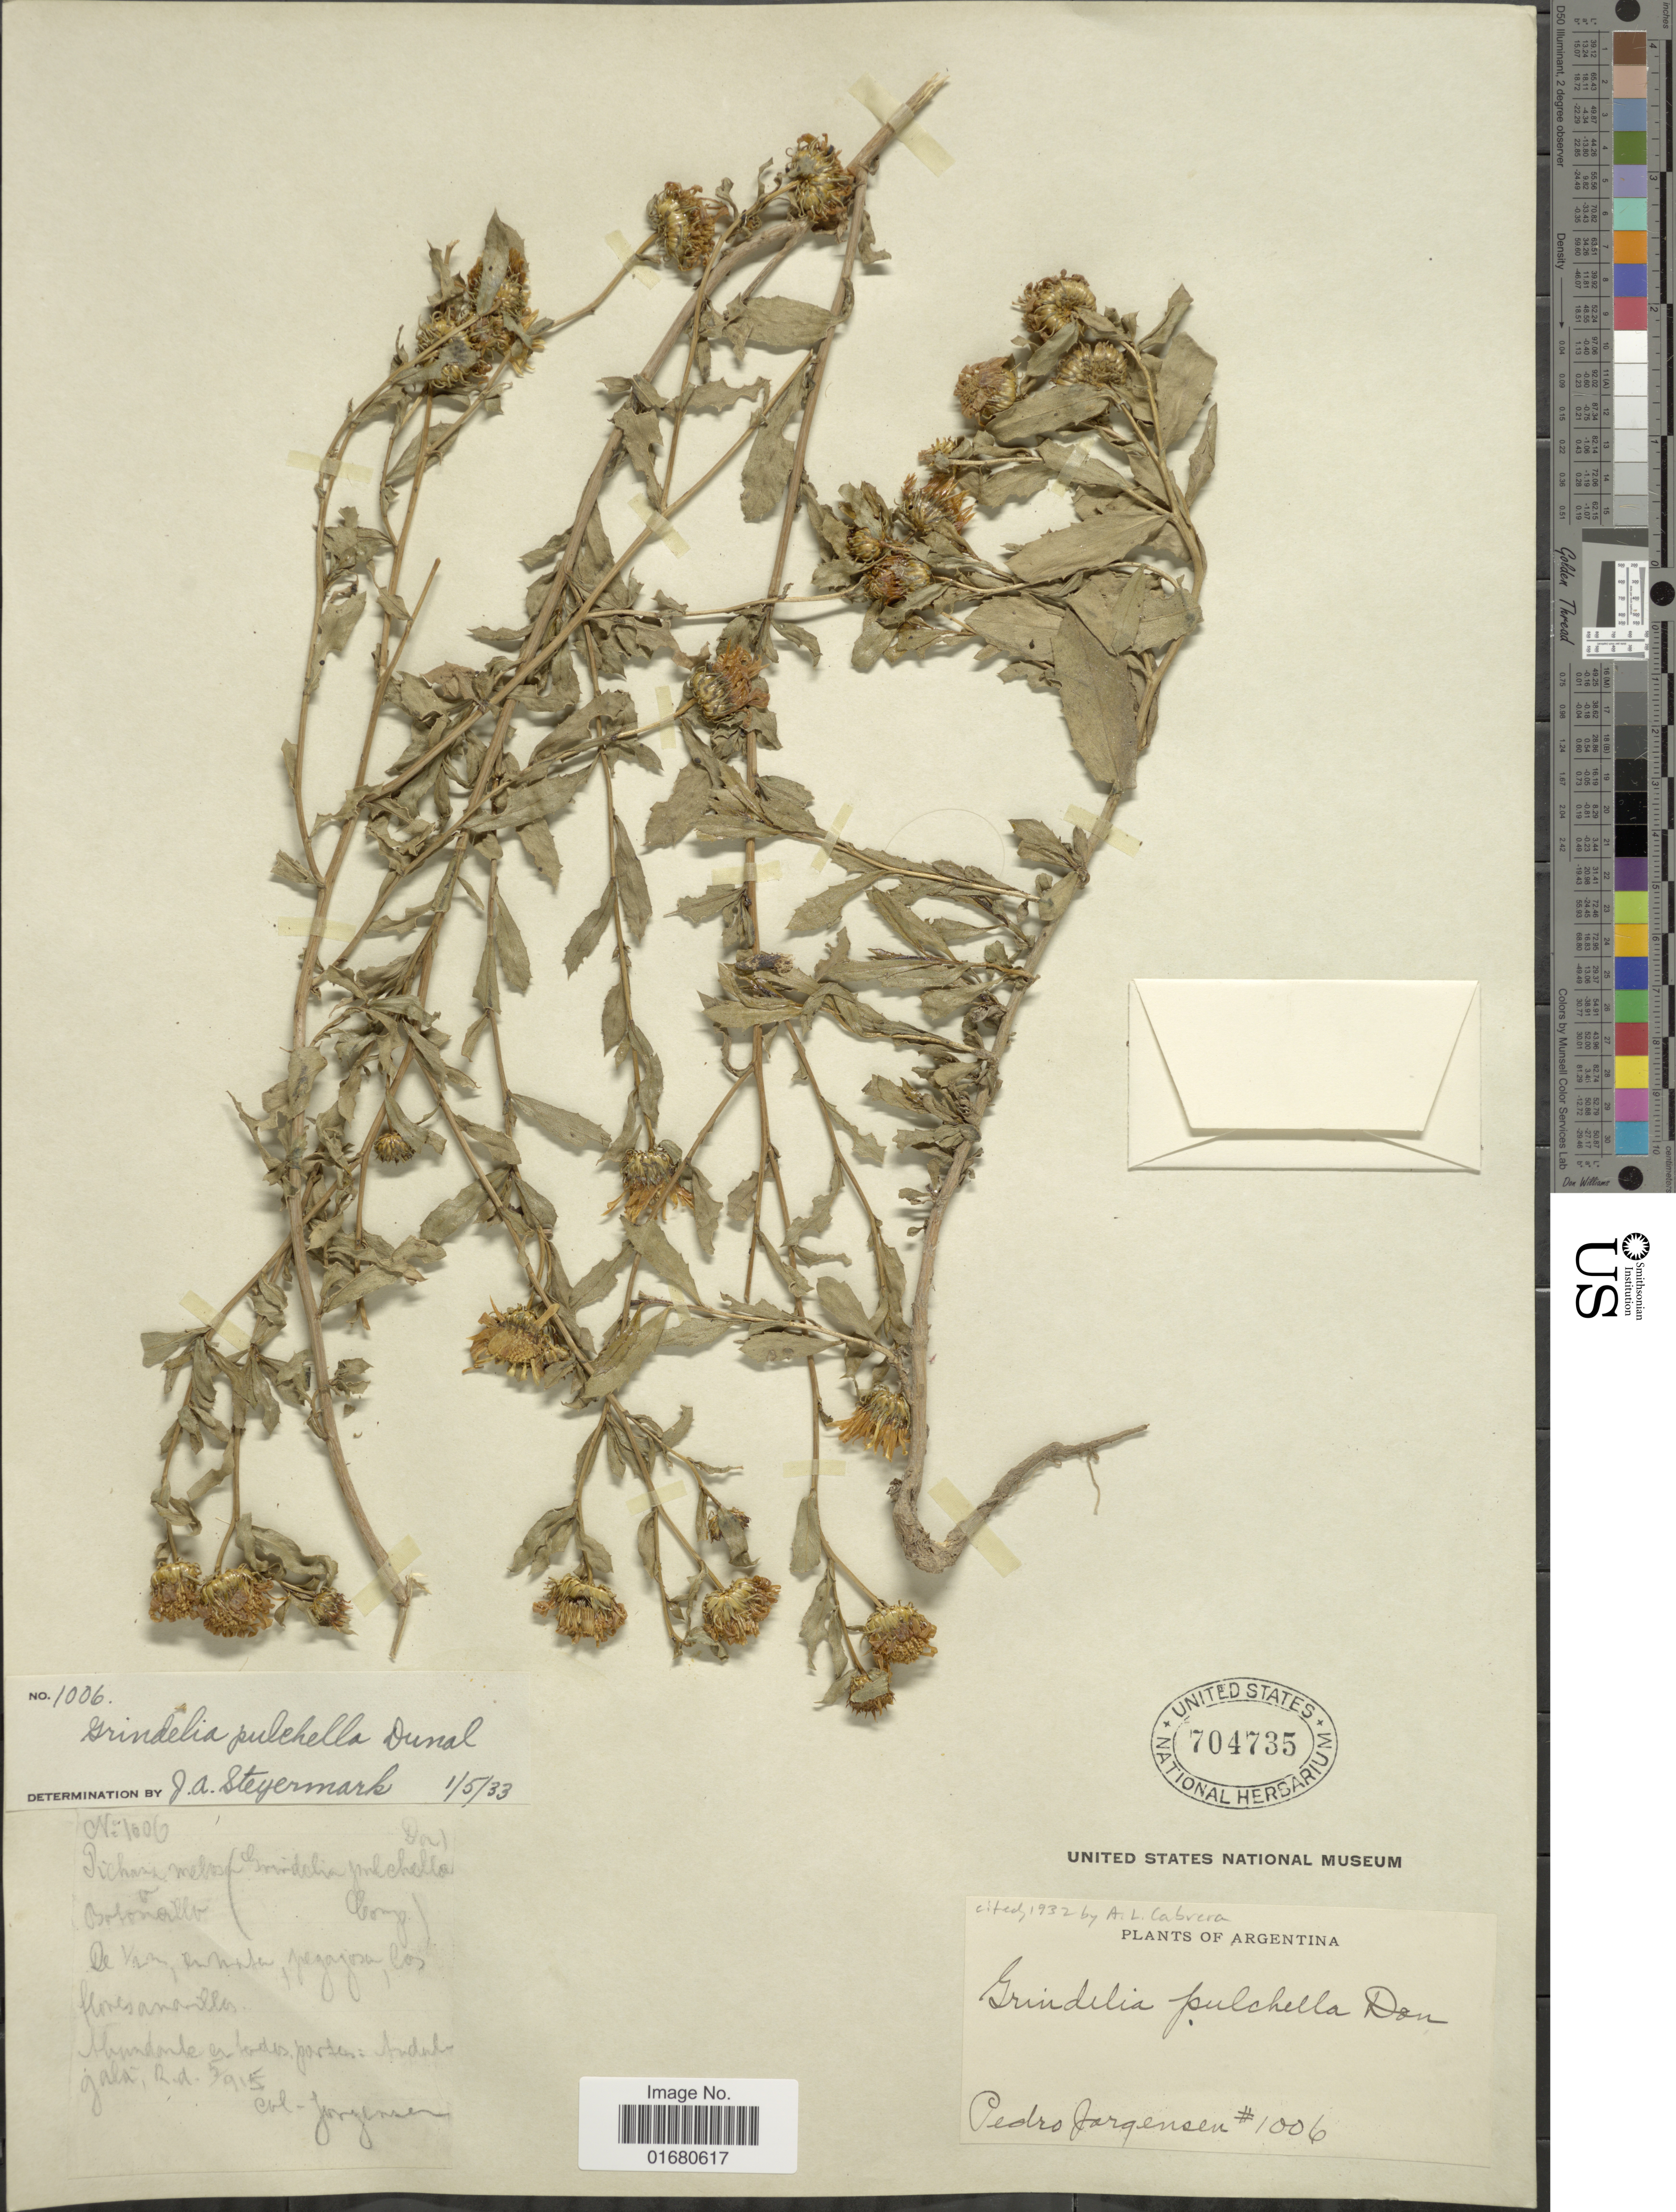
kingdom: Plantae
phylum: Tracheophyta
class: Magnoliopsida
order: Asterales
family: Asteraceae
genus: Grindelia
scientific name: Grindelia pulchella var. pulchella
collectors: P. Jörgensen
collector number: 1006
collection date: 1915-05-12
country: Argentina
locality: Andagala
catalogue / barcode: US 704735